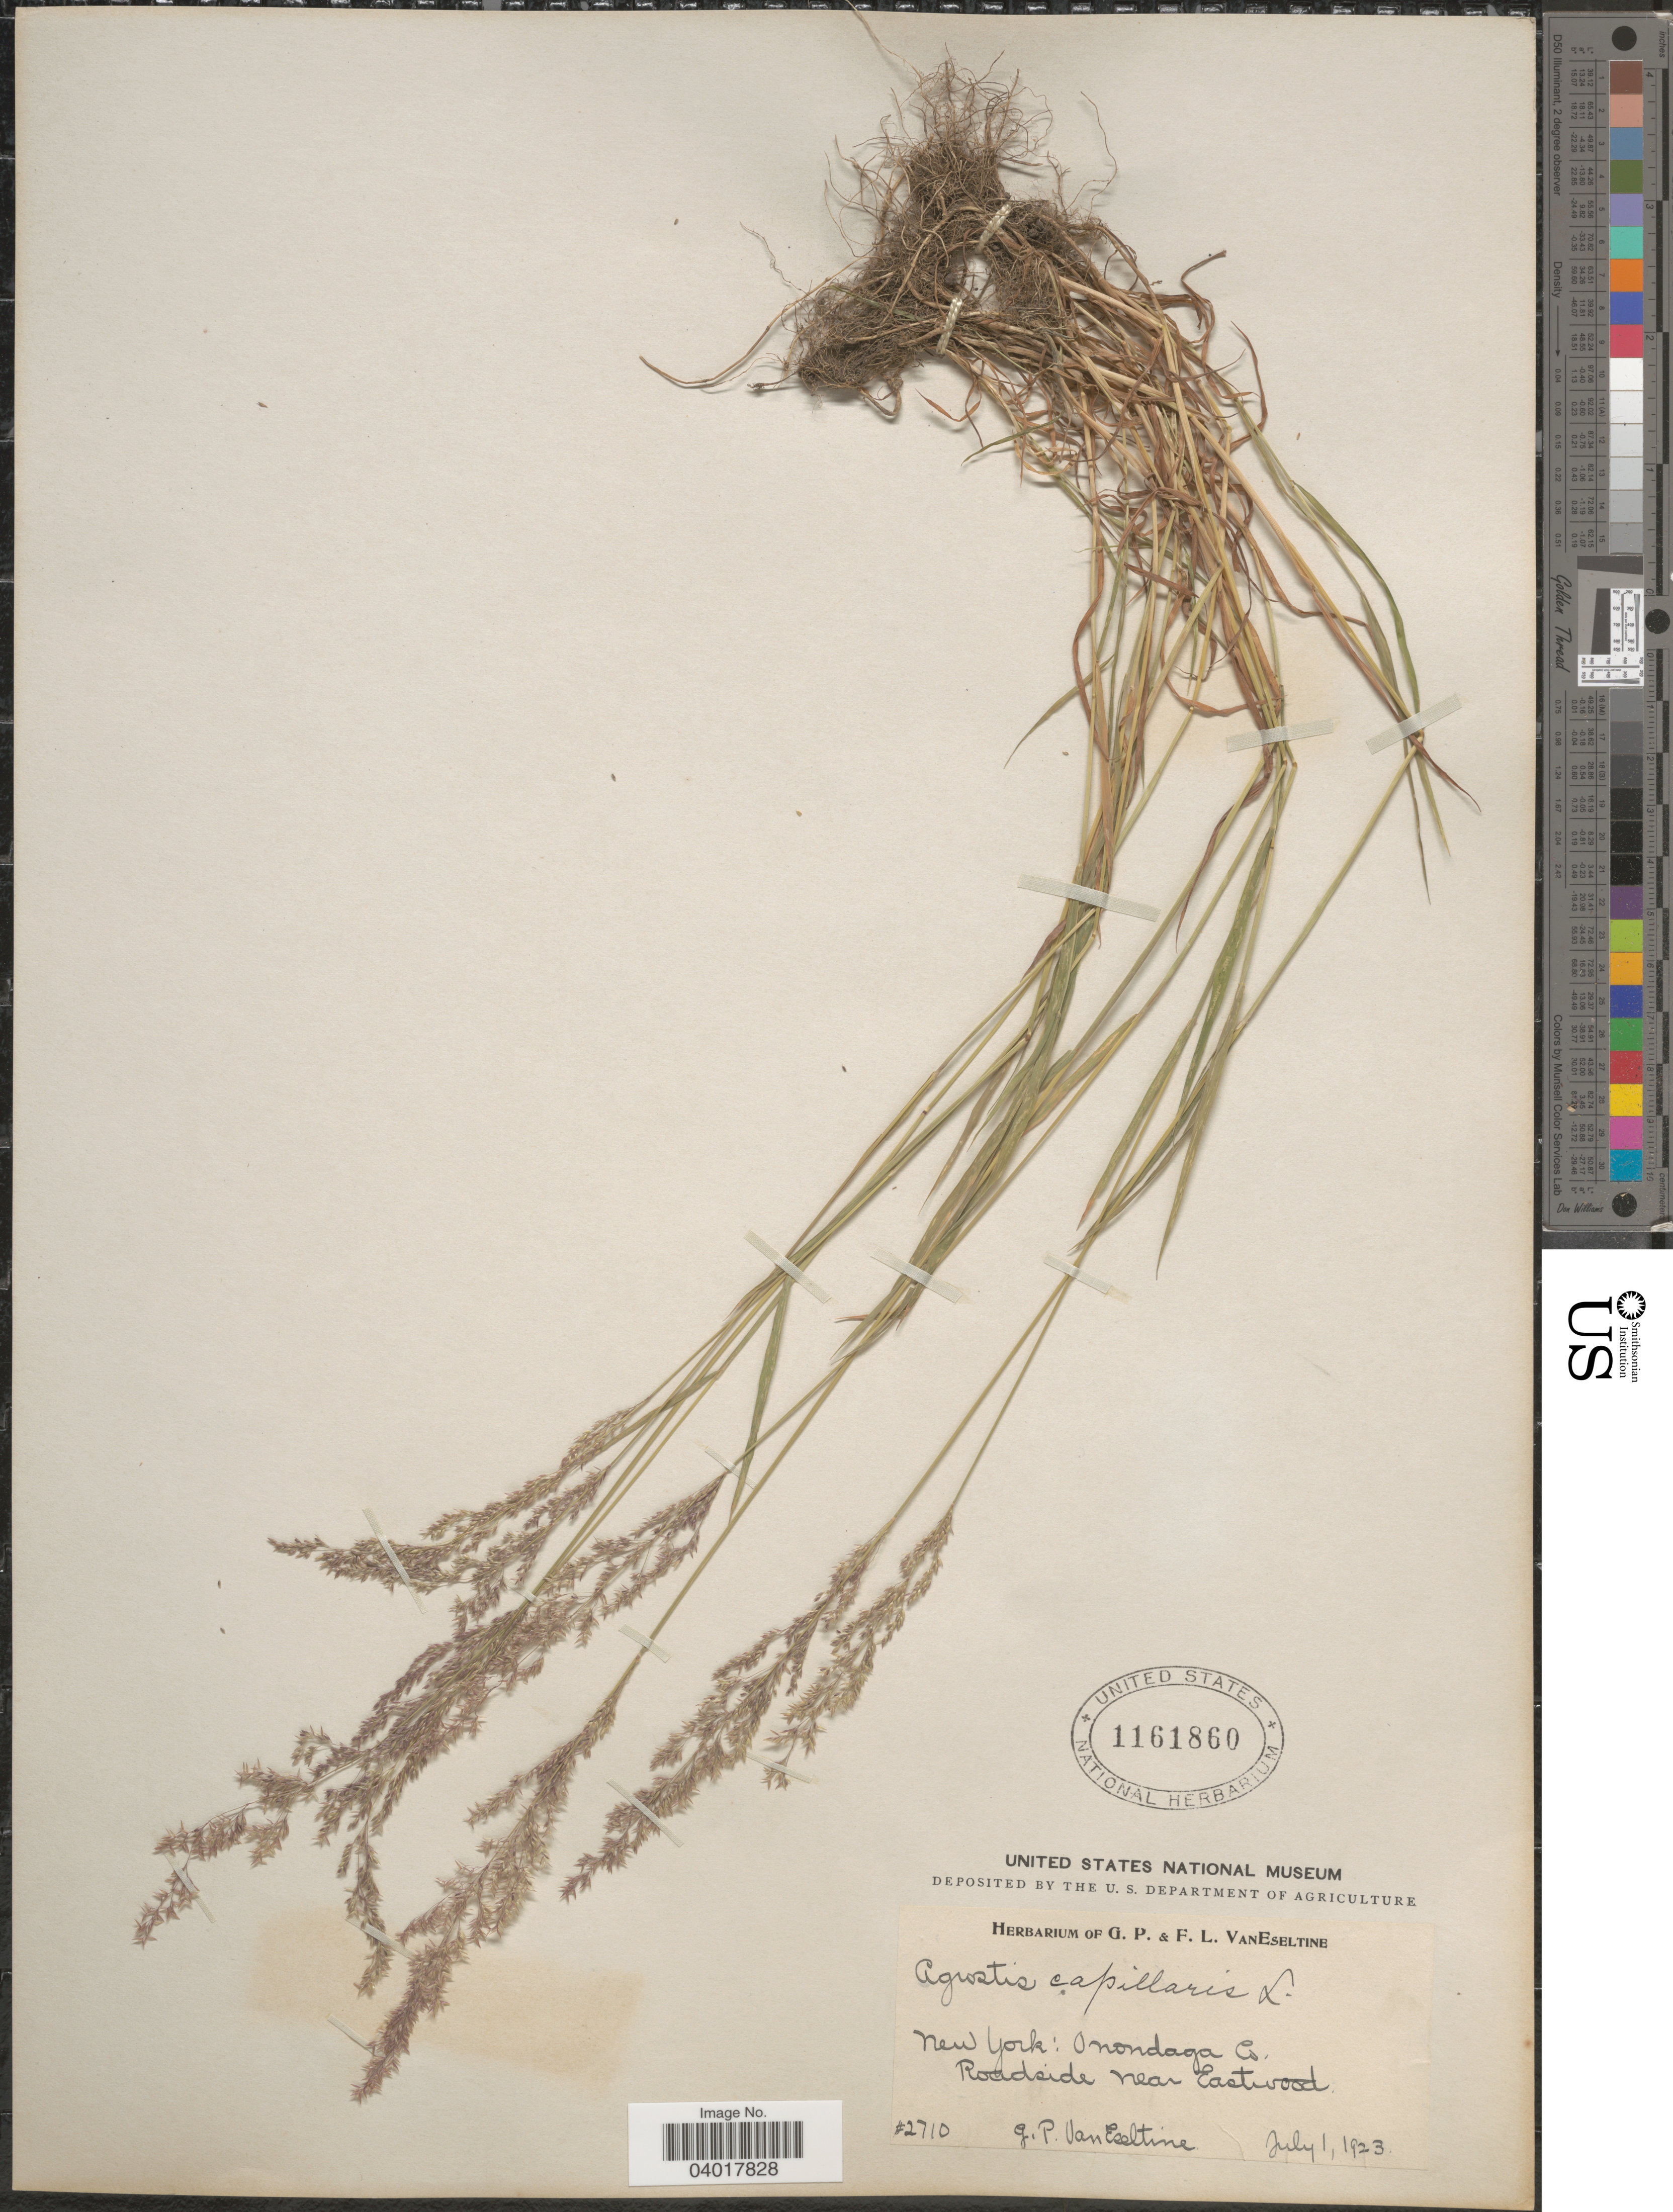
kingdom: Plantae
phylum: Tracheophyta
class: Liliopsida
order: Poales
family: Poaceae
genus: Agrostis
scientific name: Agrostis capillaris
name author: L.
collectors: G. P. Van Eseltine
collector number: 2710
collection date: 1923-07-01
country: United States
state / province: New York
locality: Onondaga Co, Roadside near Eastwood.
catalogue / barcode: US 1161860